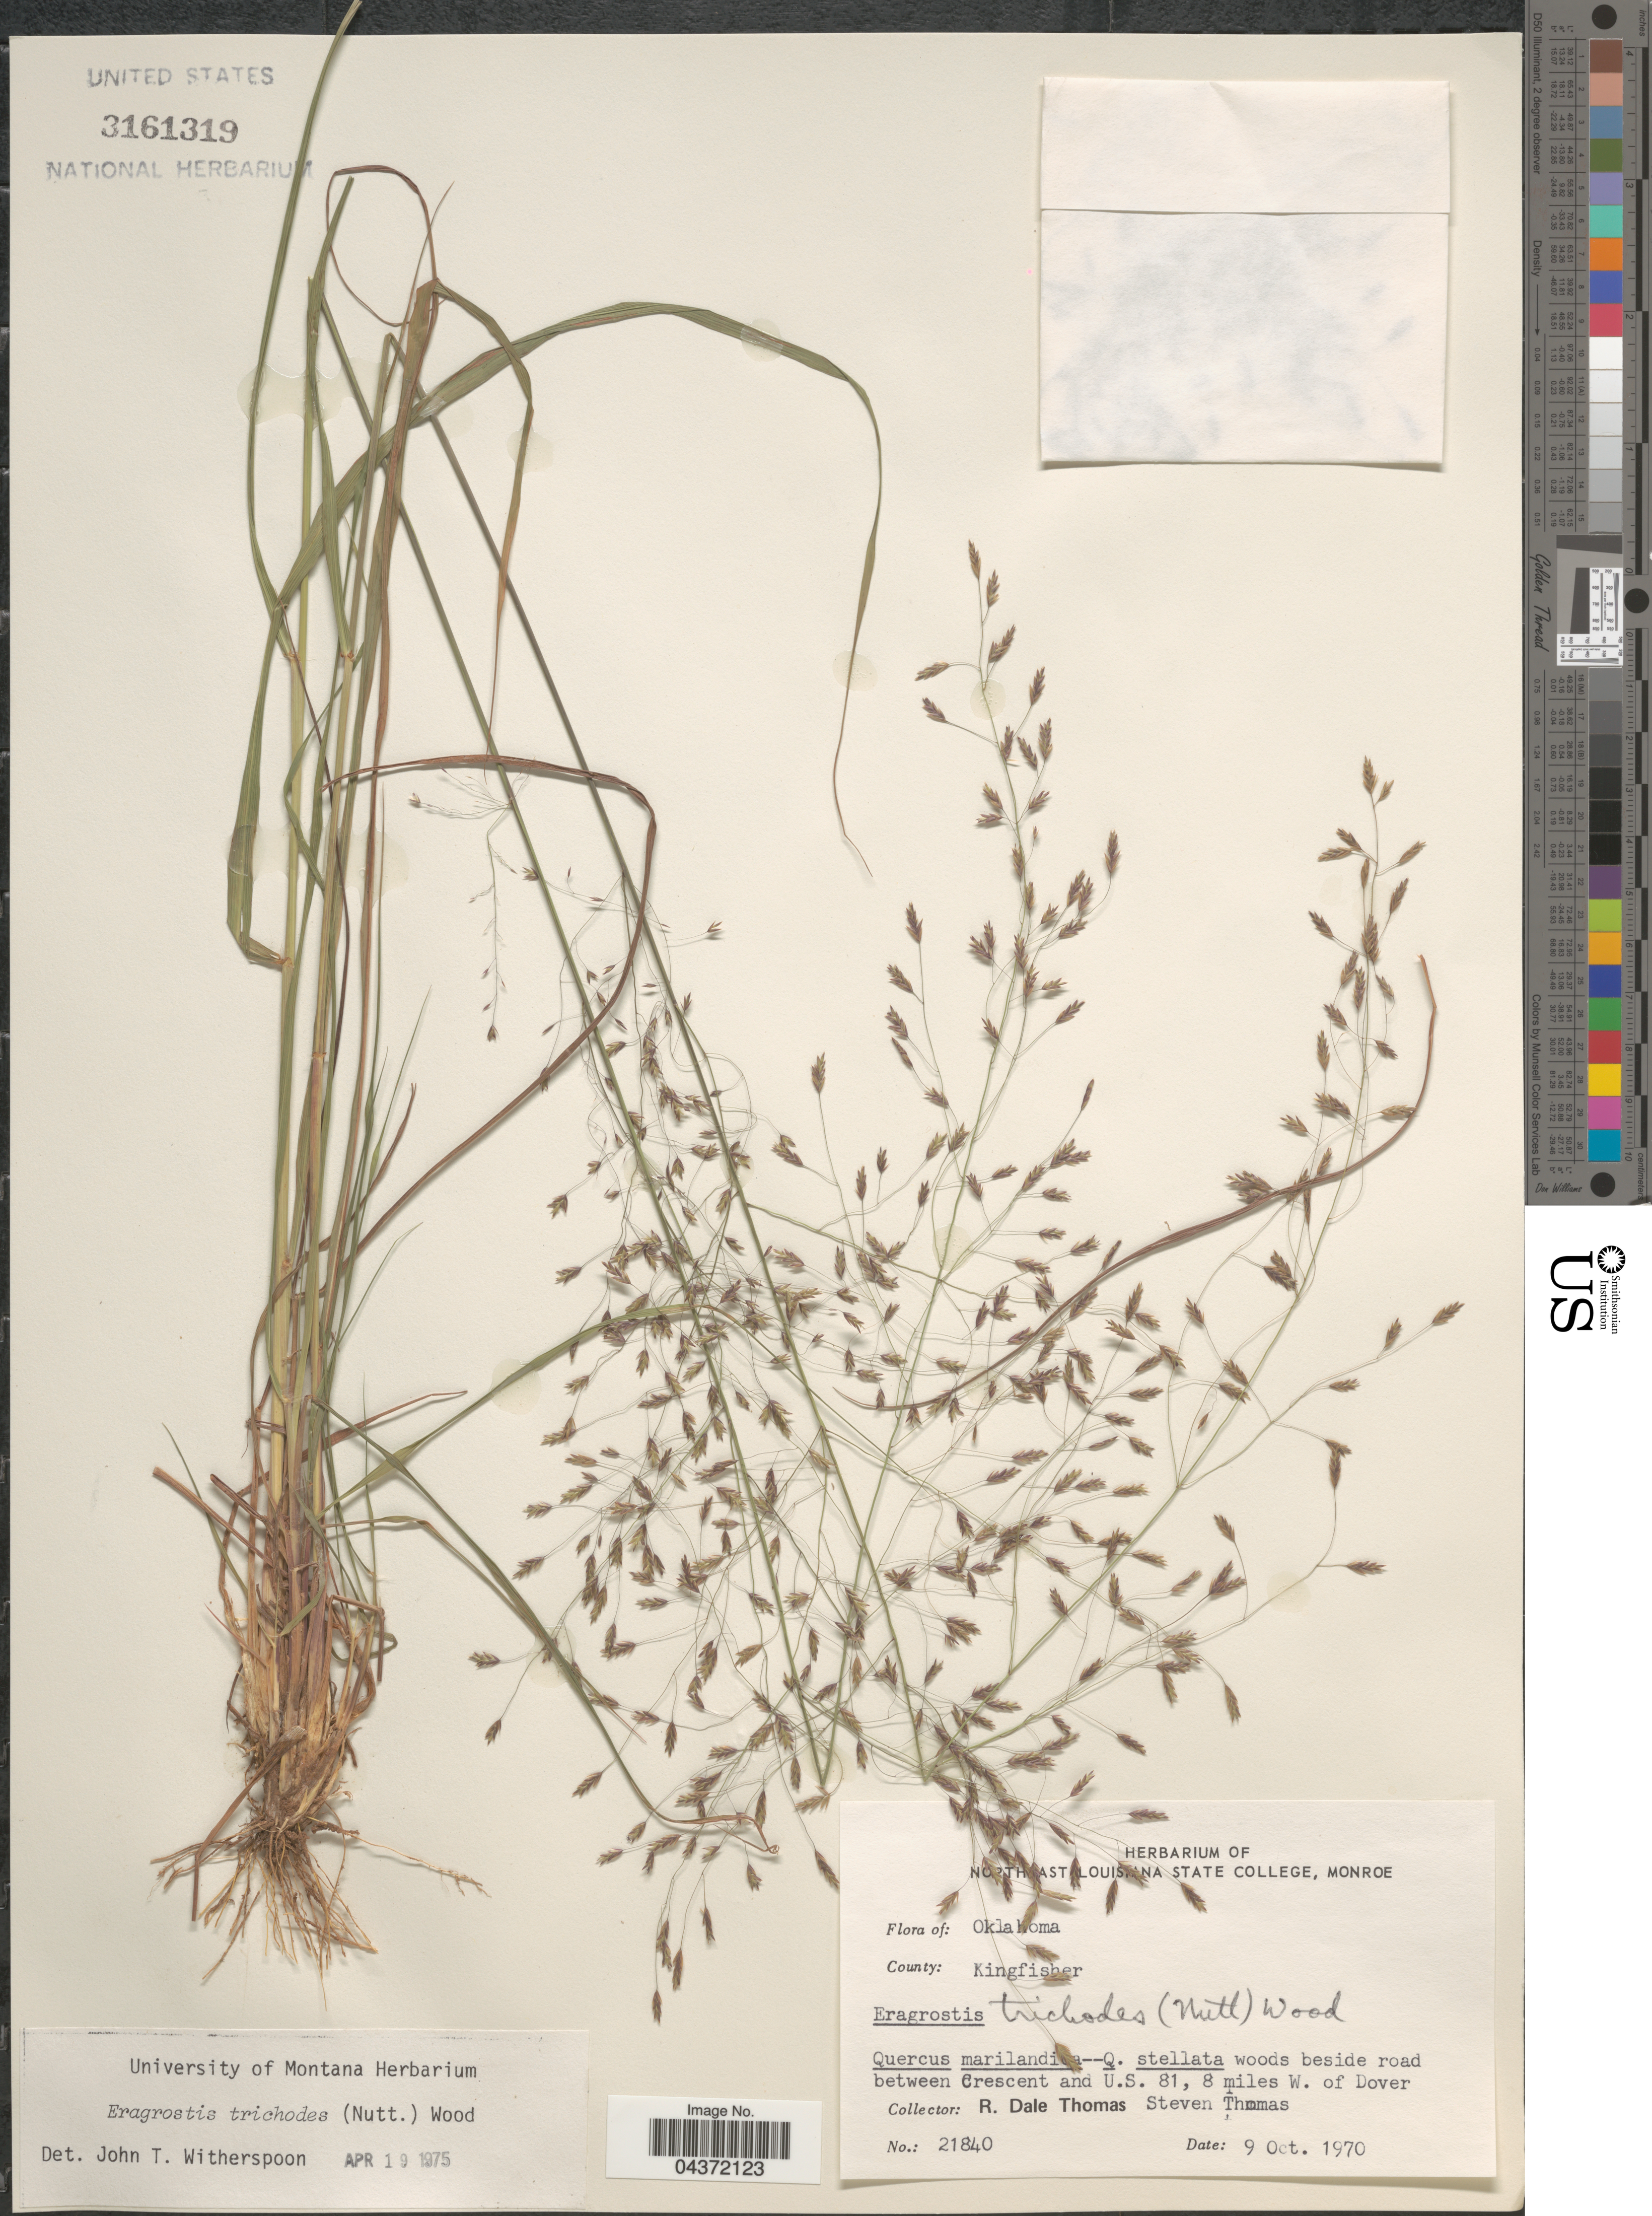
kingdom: Plantae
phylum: Tracheophyta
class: Liliopsida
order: Poales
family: Poaceae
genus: Eragrostis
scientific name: Eragrostis trichodes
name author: (Nutt.) Alph. Wood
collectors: R. Thomas & S. D. Thomas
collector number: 21840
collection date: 1970-10-09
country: United States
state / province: Oklahoma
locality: County: Kingfisher. Woods beside road between Crescent and U.S. 81, 8 miles W. of Dover.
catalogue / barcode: US 3161319